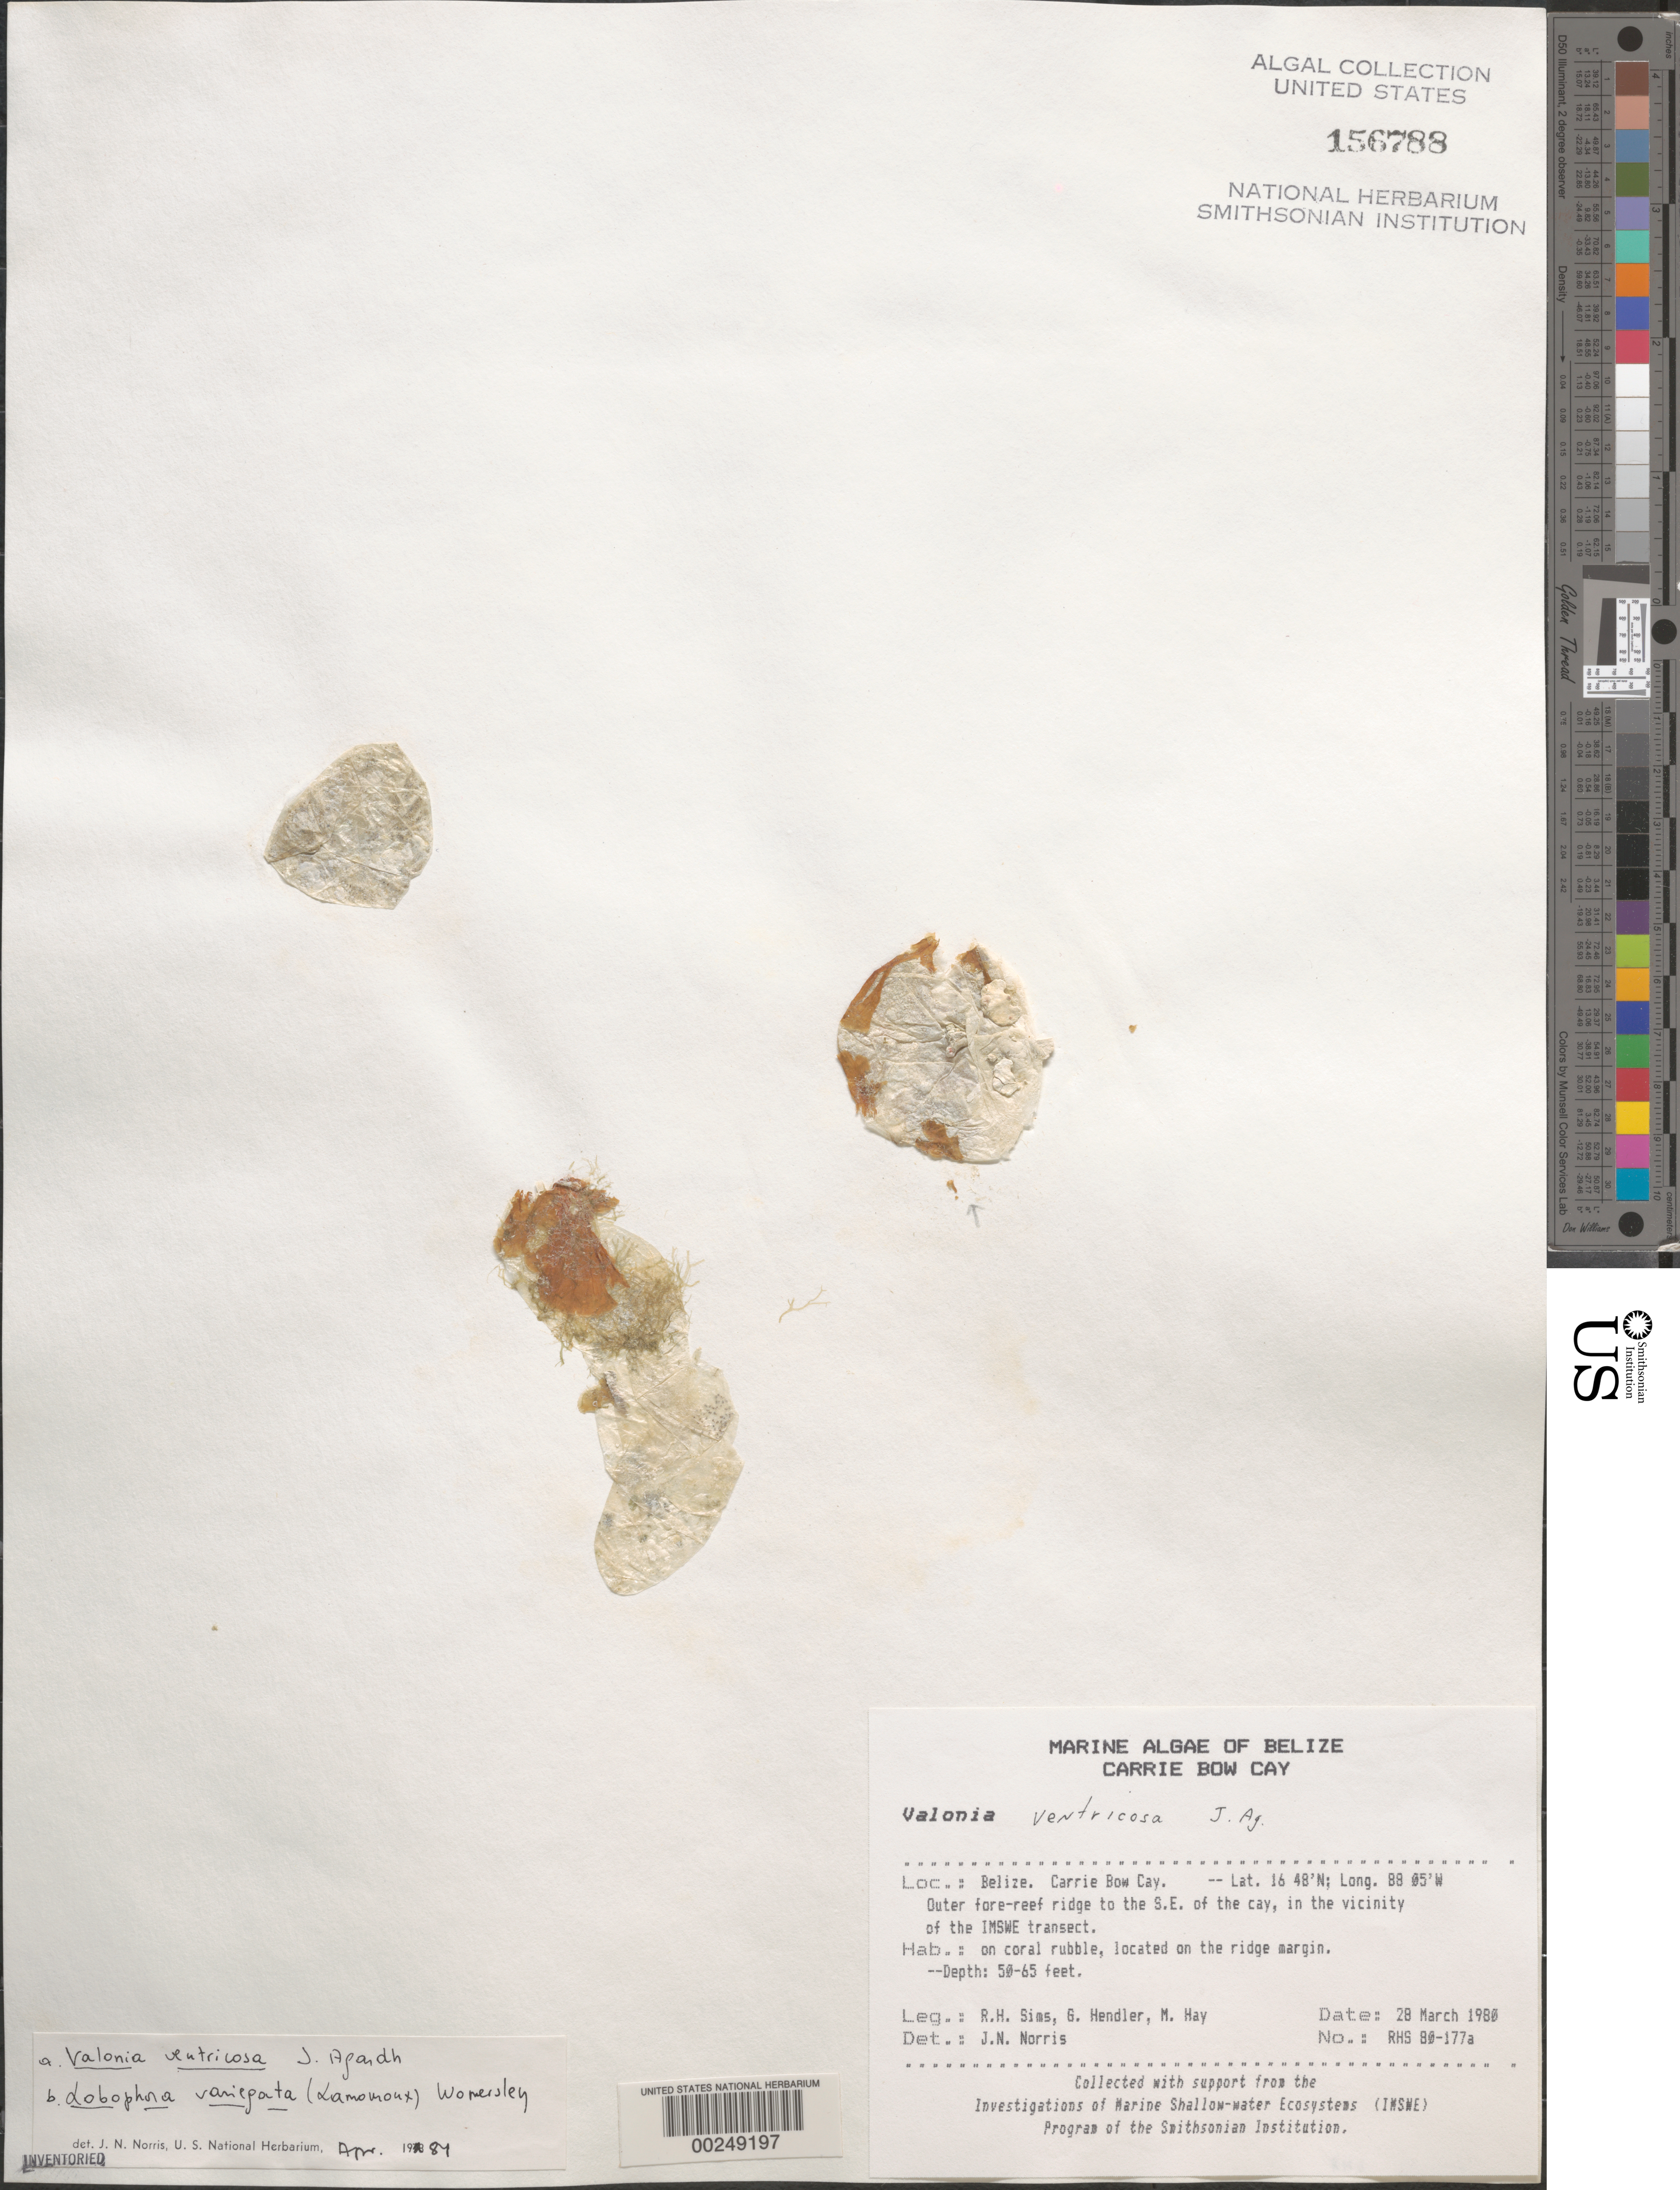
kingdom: Plantae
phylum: Chlorophyta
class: Ulvophyceae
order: Siphonocladales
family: Valoniaceae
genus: Valonia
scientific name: Valonia ventricosa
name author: J. Agardh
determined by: Norris, James N.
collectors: R. H. Sims, G. Hendler & M. E. Hay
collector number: RHS 80-177a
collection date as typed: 28 Mar 1980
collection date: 1980-03-28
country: Belize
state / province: Stann Creek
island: Carrie Bow Cay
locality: Southeast of Carrie Bow Cay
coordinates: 16 48'N, 88 05'W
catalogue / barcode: US 156788